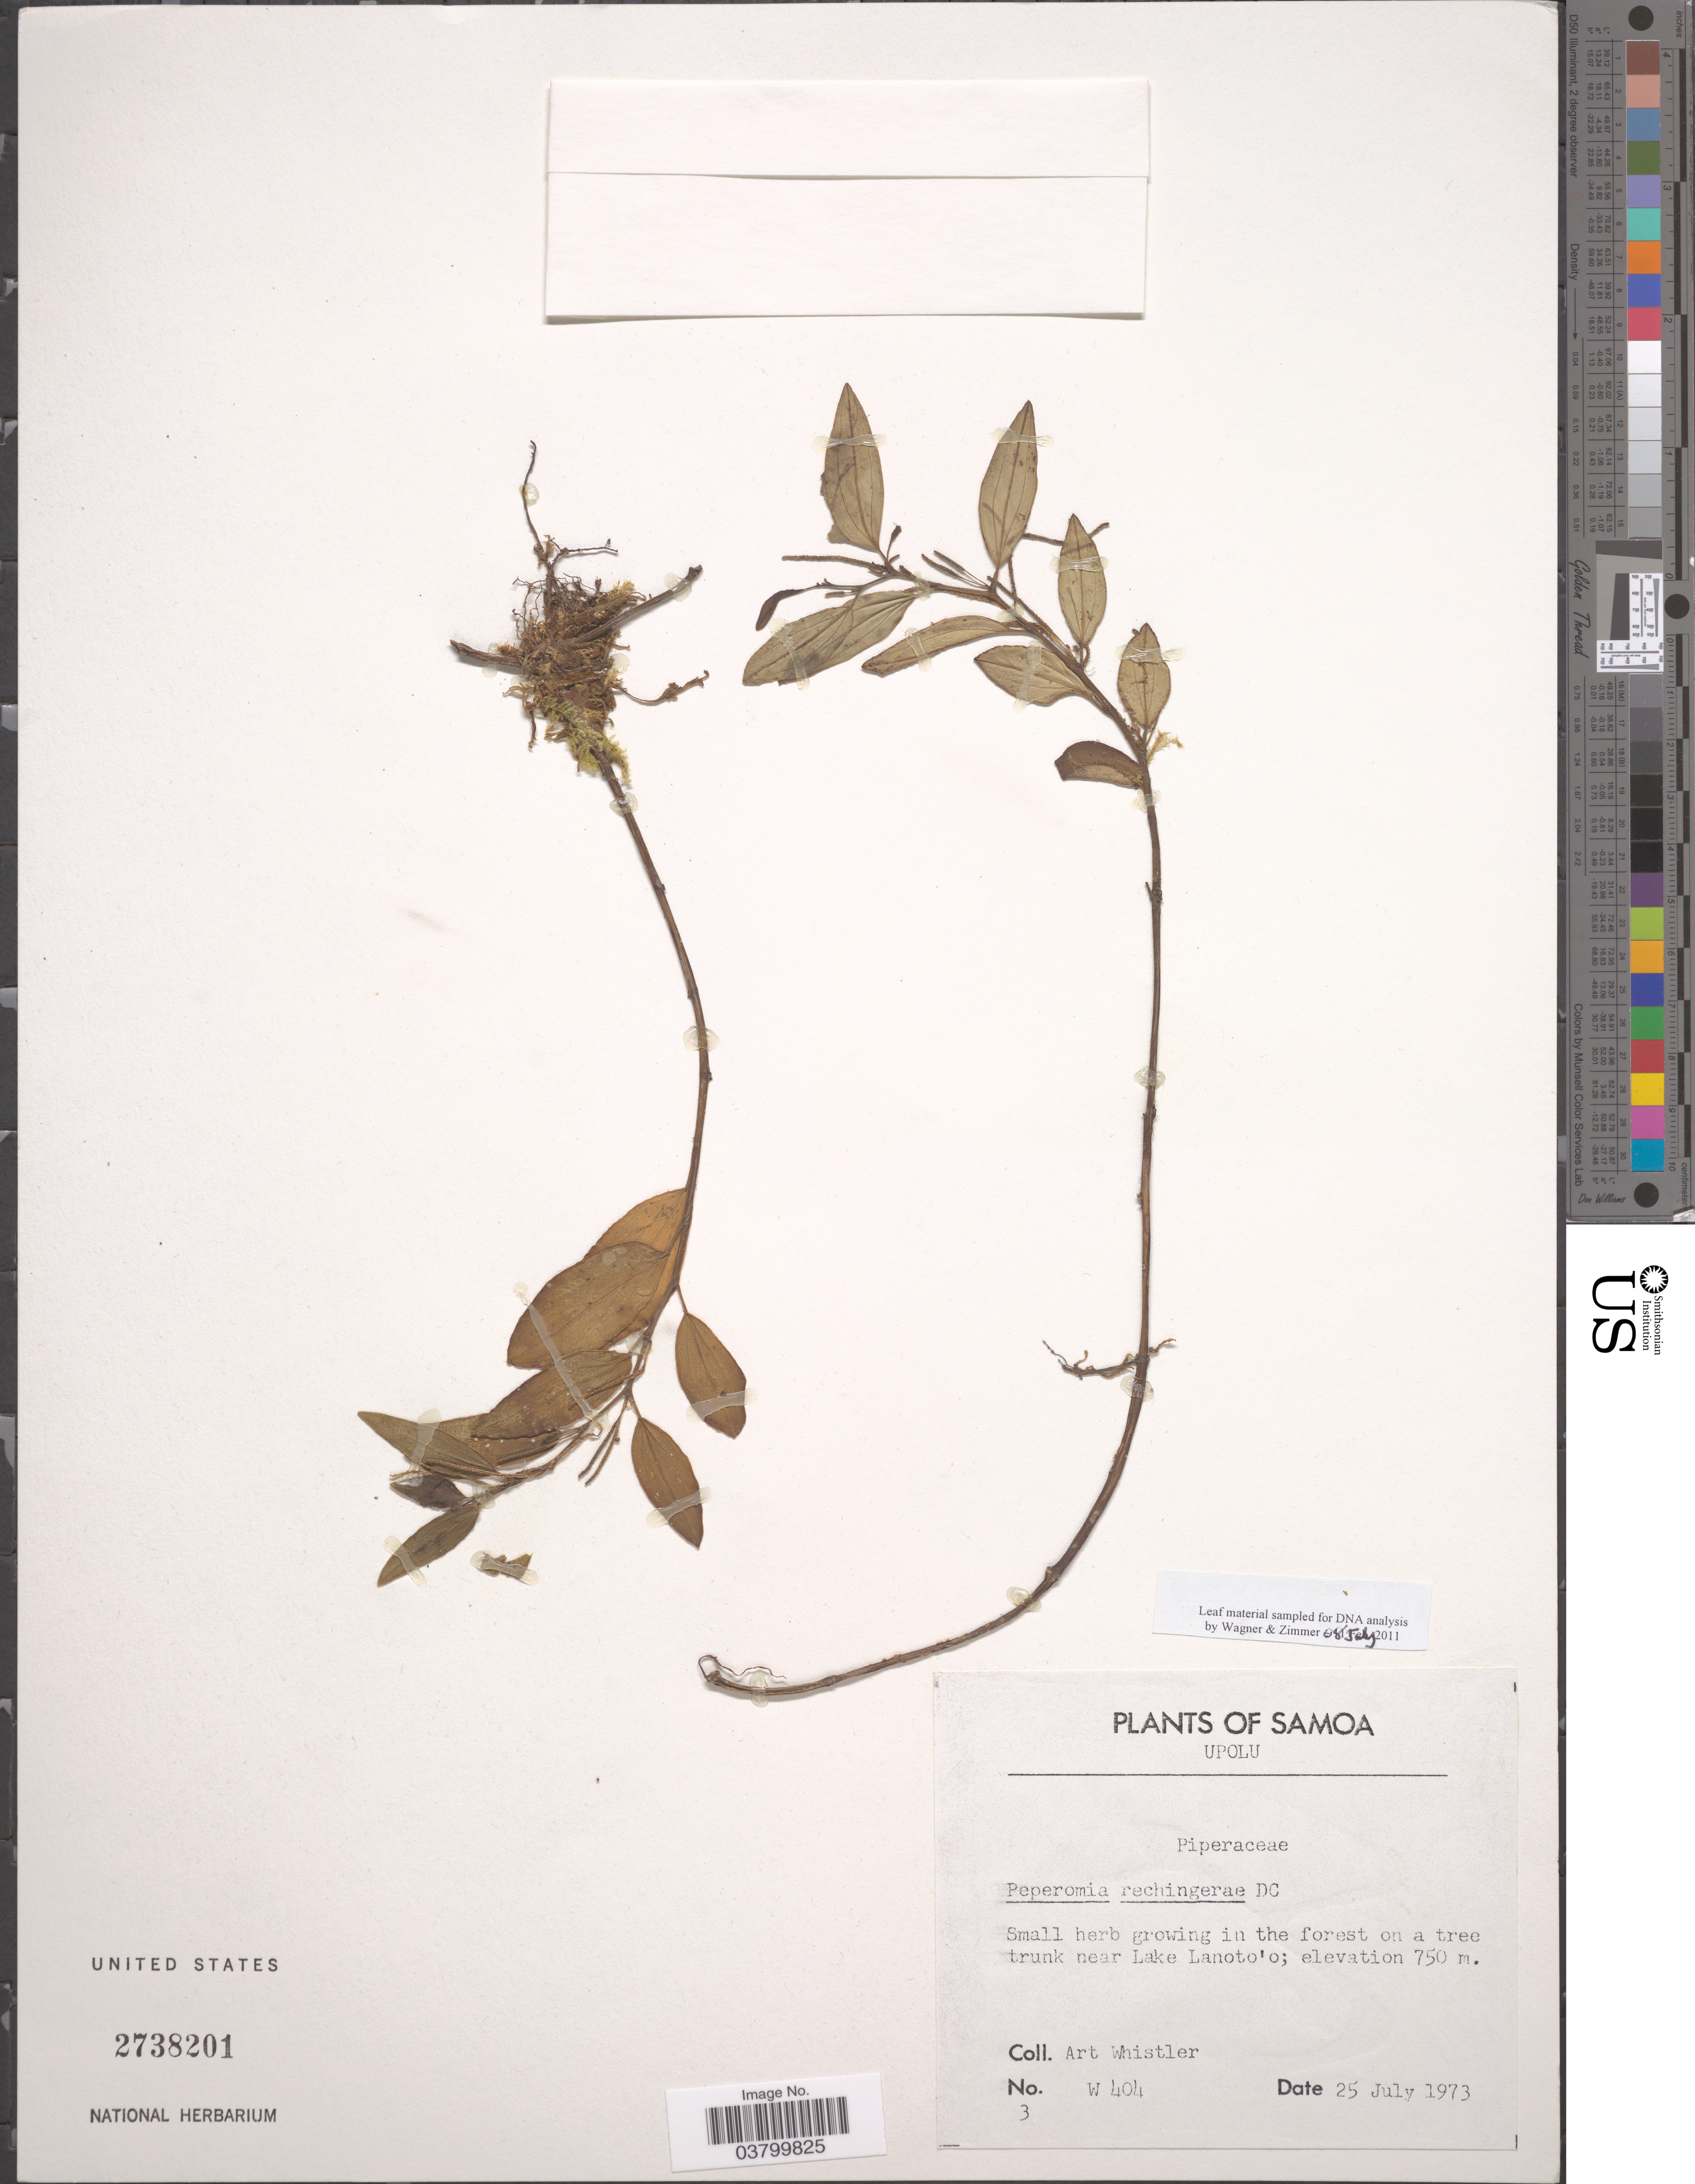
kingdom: Plantae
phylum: Tracheophyta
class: Magnoliopsida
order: Piperales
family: Piperaceae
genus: Peperomia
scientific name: Peperomia rechingerae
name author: Yunck.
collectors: A. Whistler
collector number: W404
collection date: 1973-07-25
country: Samoa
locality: Samoa. Upolu. In the forest on a tree trunk near Lake Lanoto'o.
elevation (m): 750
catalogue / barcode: US 2738201